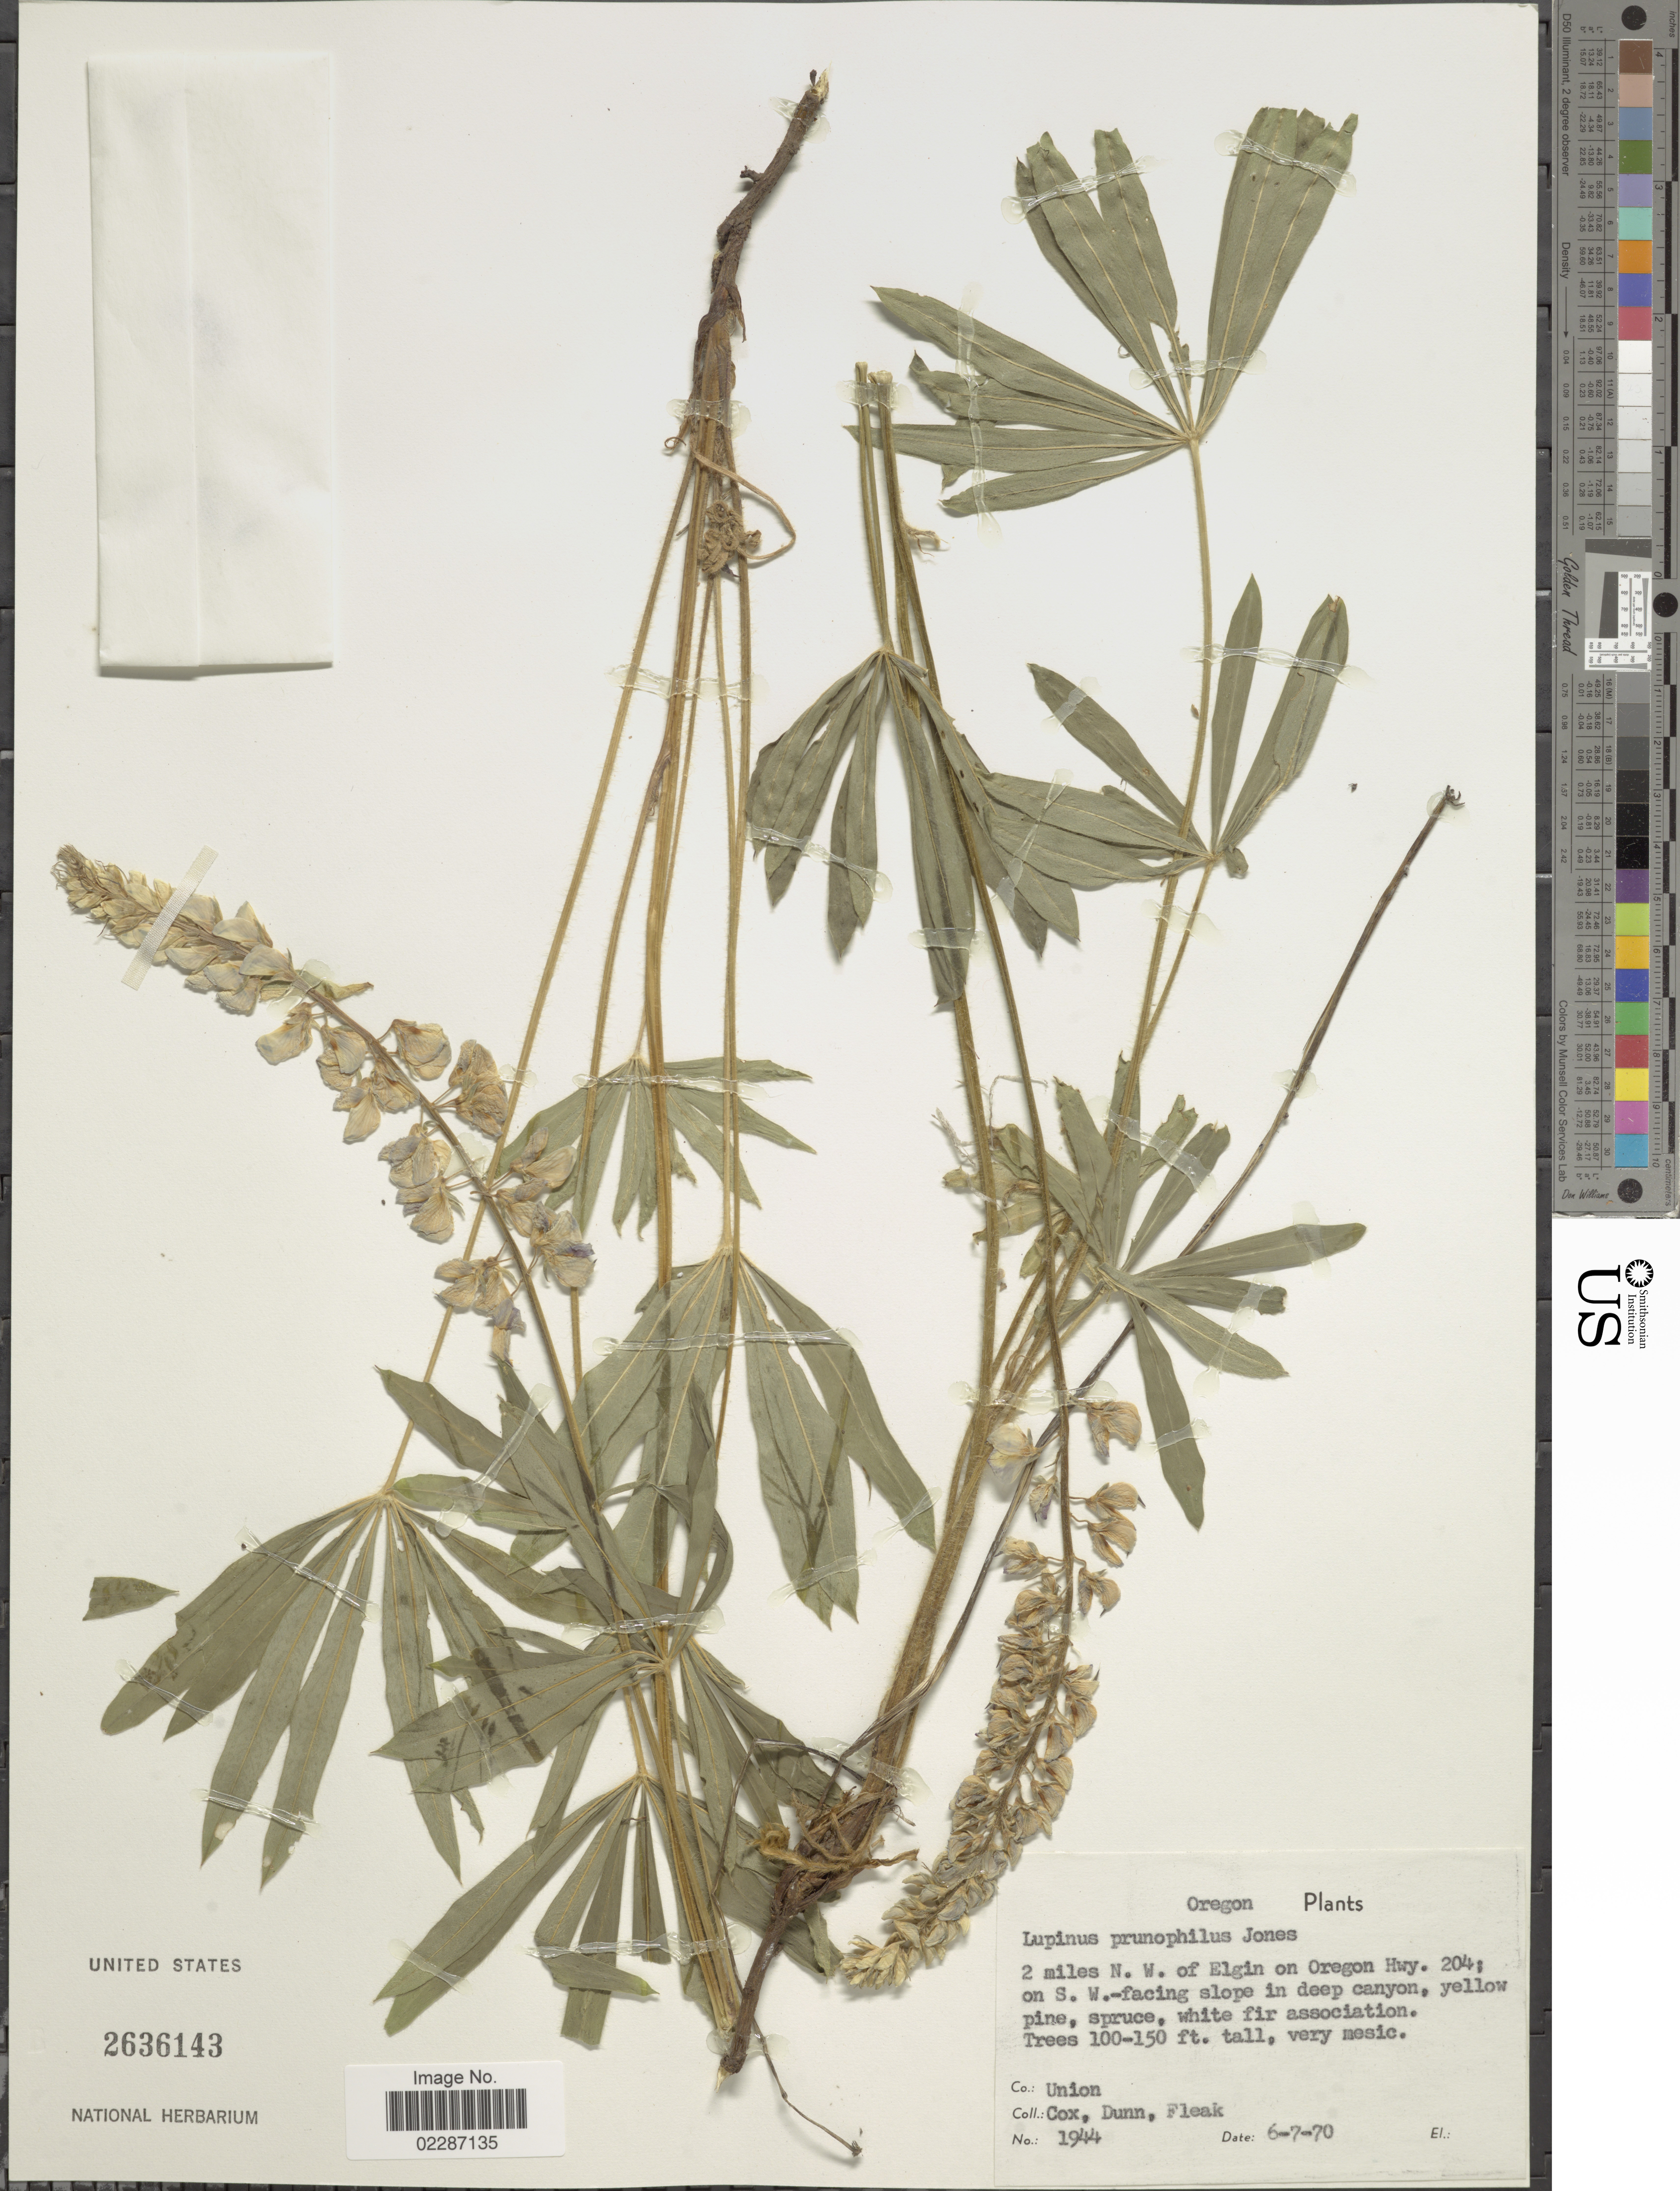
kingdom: Plantae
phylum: Tracheophyta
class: Magnoliopsida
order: Fabales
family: Fabaceae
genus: Lupinus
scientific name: Lupinus prunophilus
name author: M.E. Jones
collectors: -. Cox, Dunn, -- & L. Fleak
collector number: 1944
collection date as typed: Transcribed d/m/y: 6/7/70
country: United States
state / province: Oregon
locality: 2 miles N.W. of Elgin on Oregon Hwy. 204; on S.W. - facing slope in deep canyon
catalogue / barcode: US 2636143